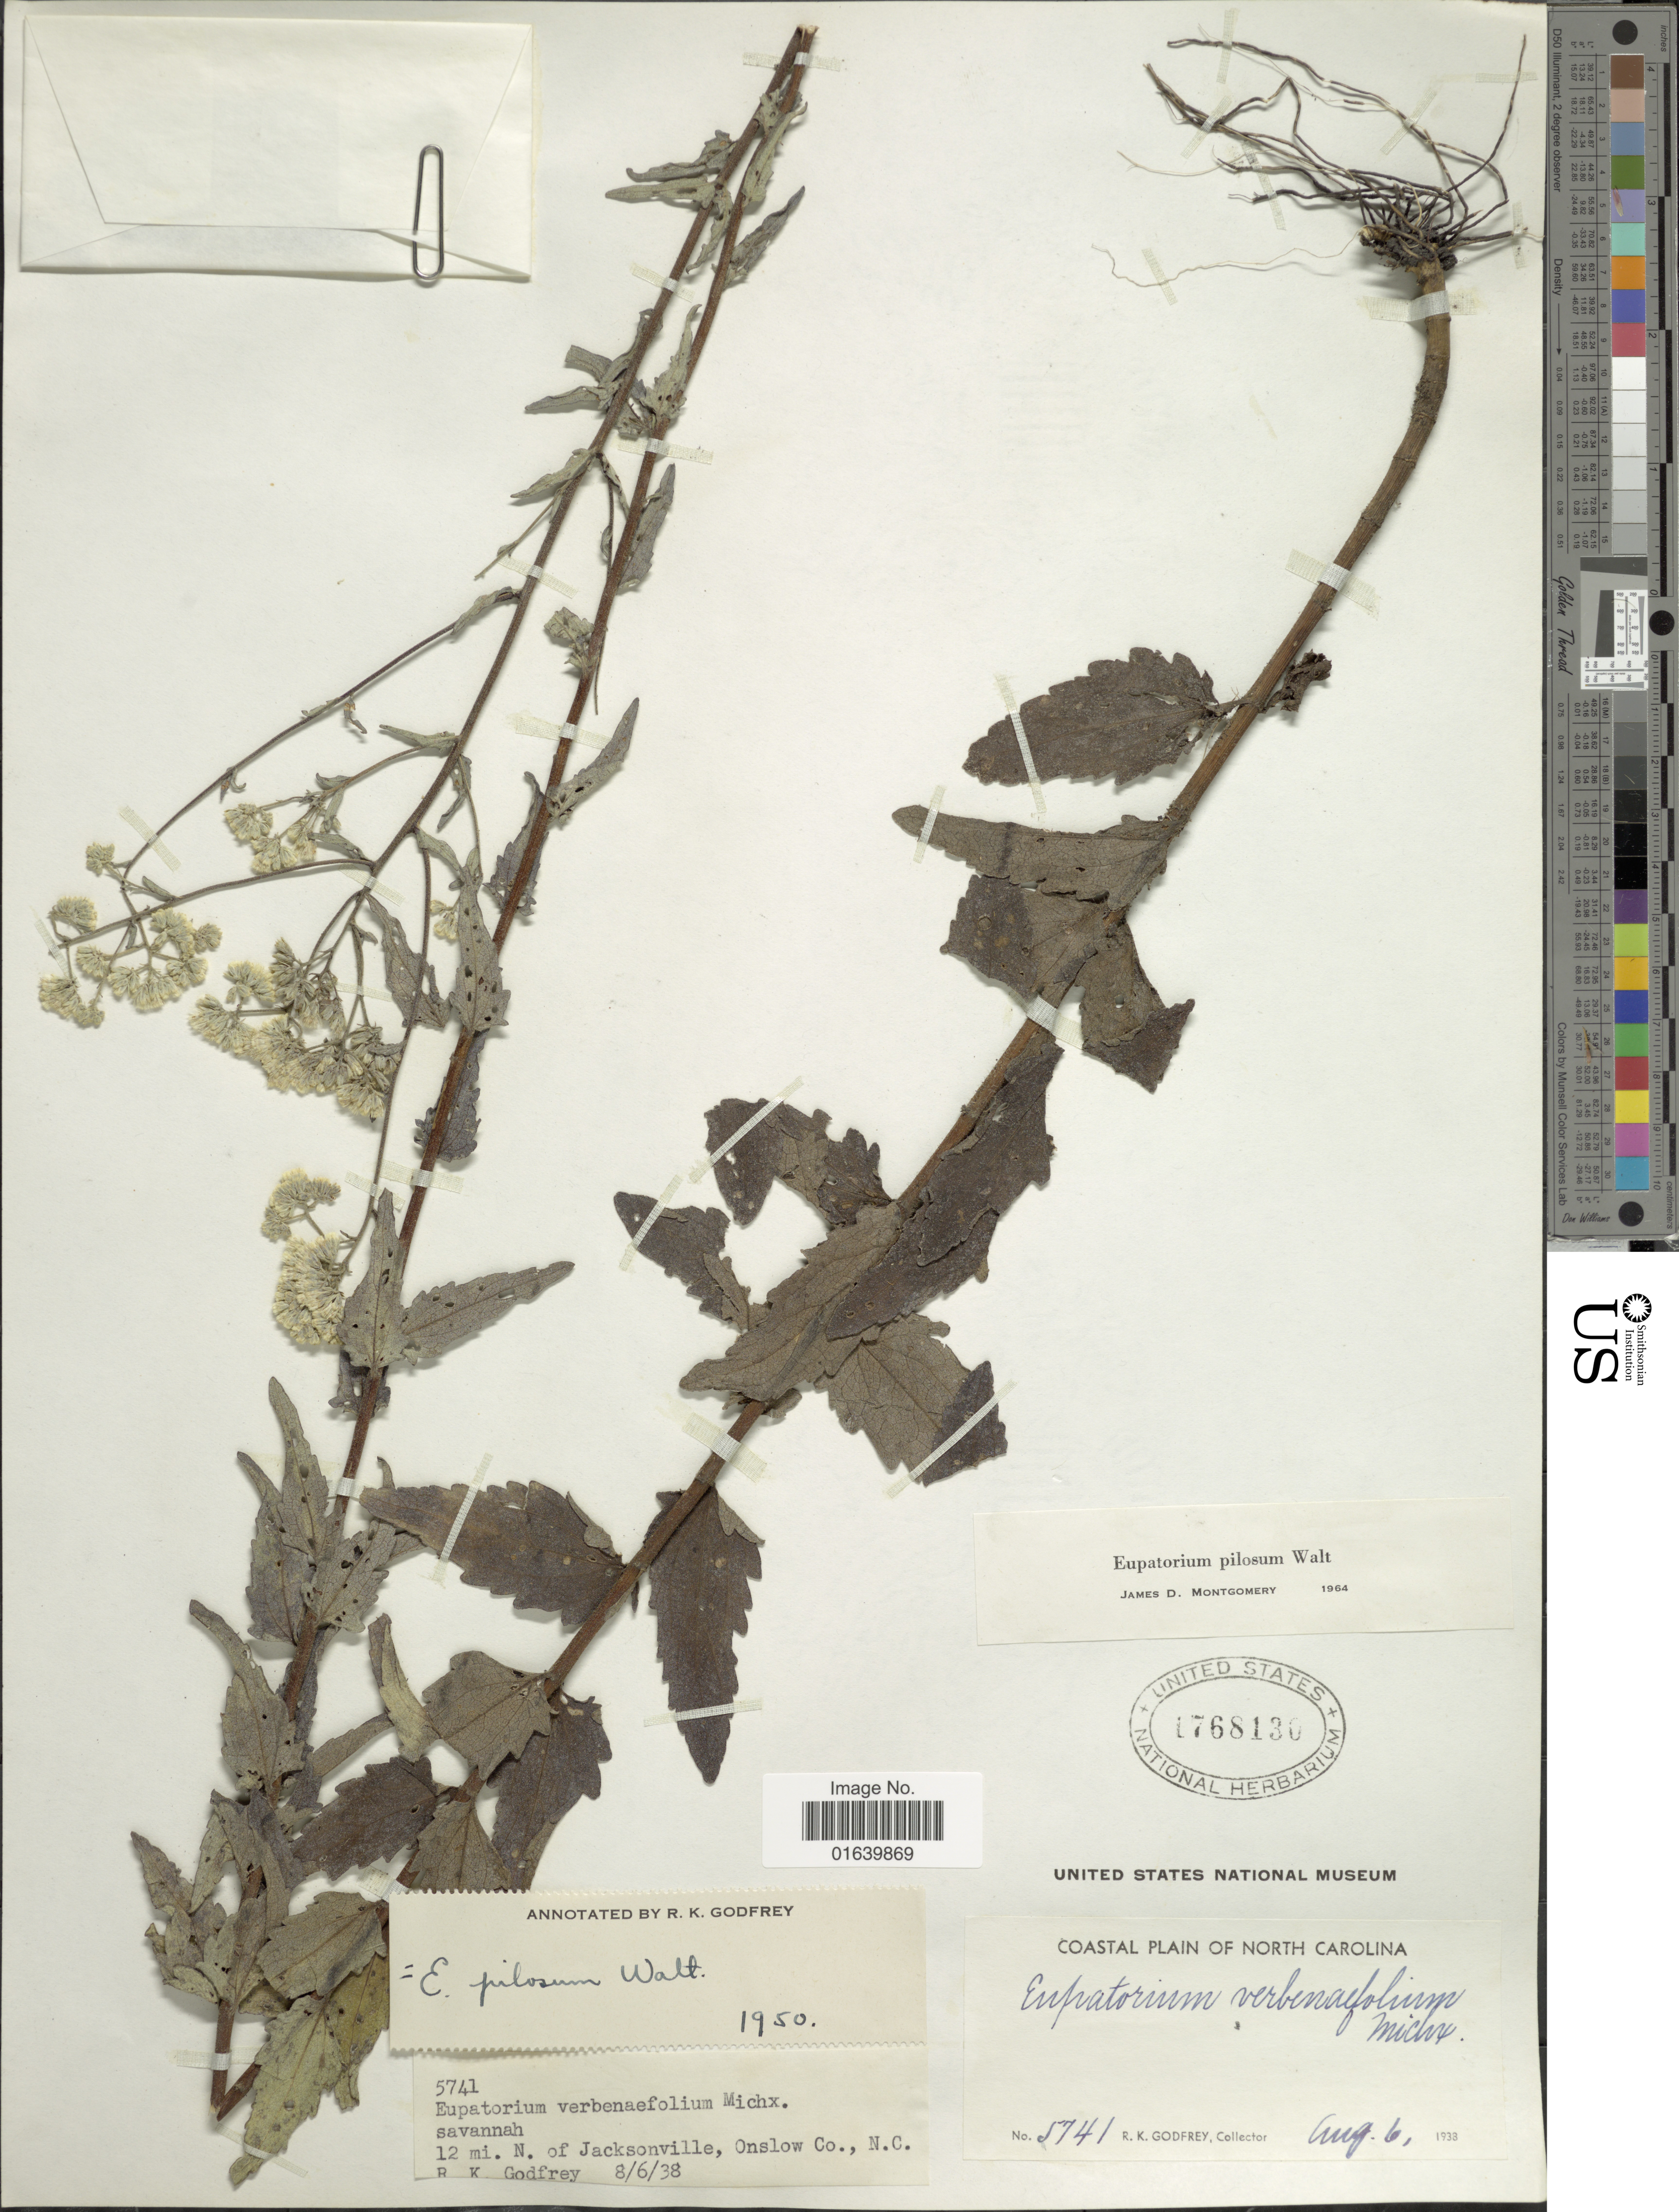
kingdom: Plantae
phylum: Tracheophyta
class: Magnoliopsida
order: Asterales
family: Asteraceae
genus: Eupatorium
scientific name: Eupatorium pilosum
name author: Walter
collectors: R. K. Godfrey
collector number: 5741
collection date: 1938-08-06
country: United States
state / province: North Carolina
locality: North Carolina, Savannah, 12 mi. N. of Jacksonville, Onslow Co.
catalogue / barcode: US 1768130